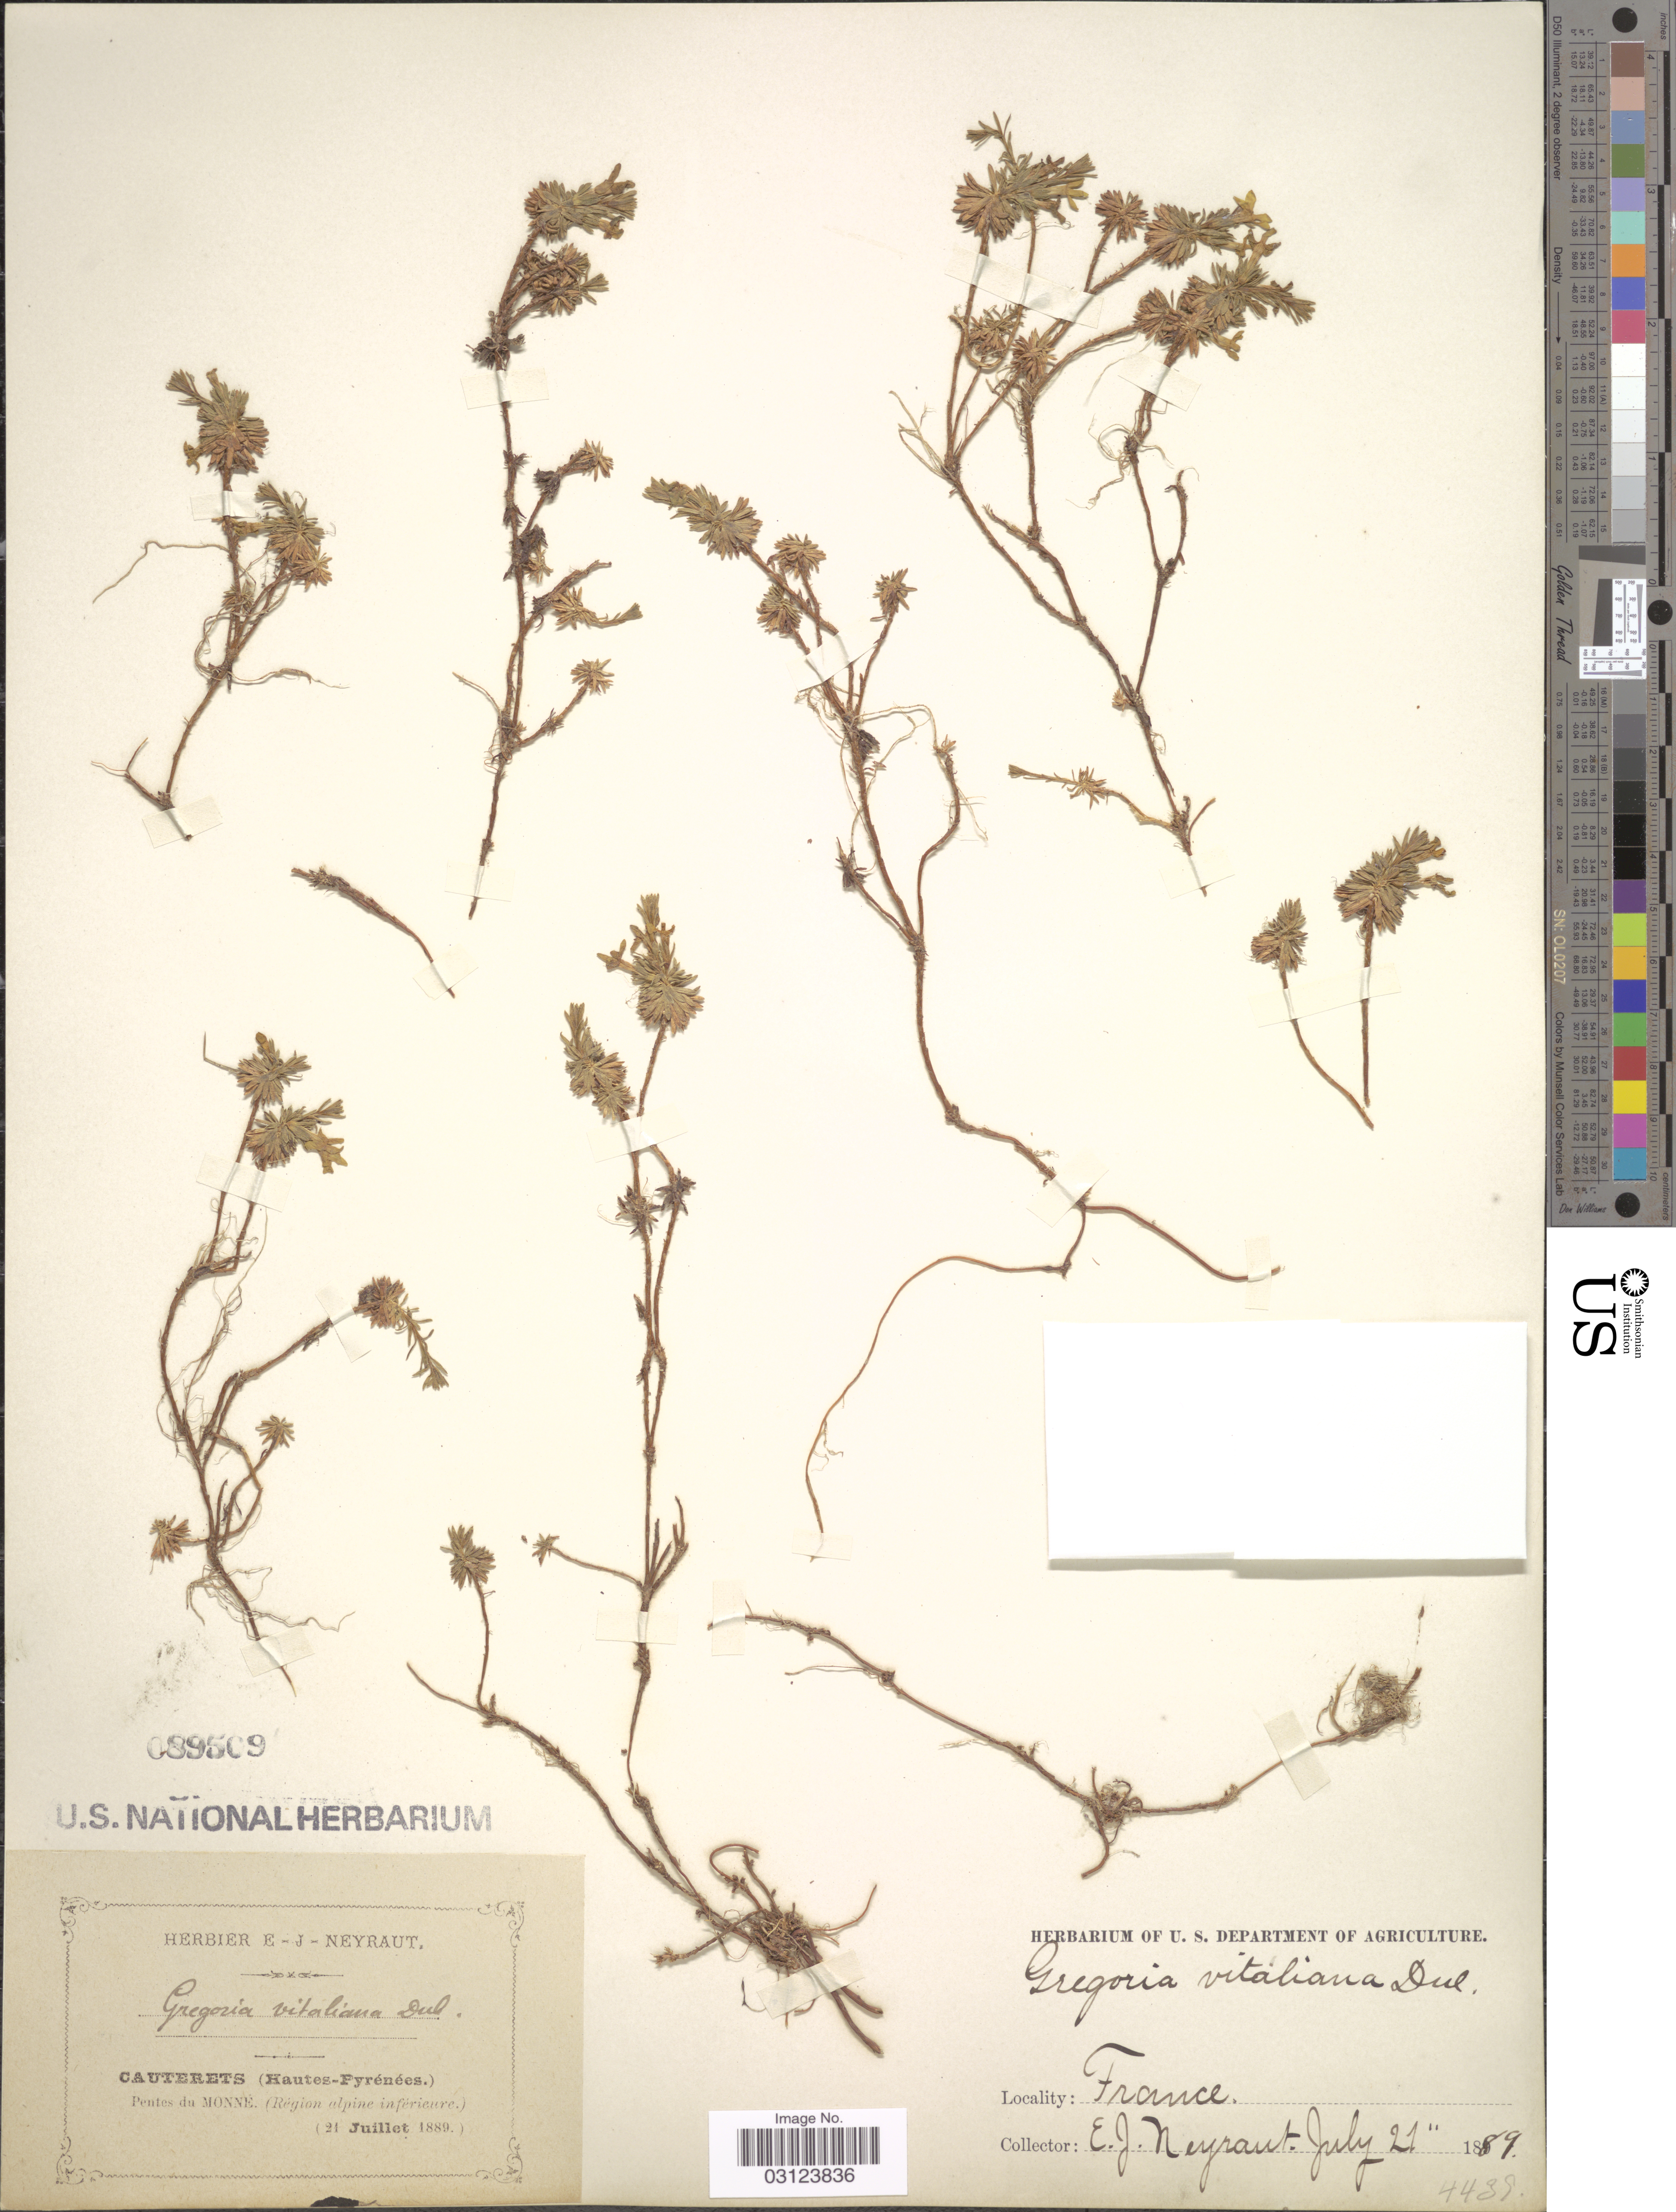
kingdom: Plantae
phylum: Tracheophyta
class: Magnoliopsida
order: Ericales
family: Primulaceae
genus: Androsace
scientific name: Androsace vitaliana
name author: (L.) Lapeyr.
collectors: E. Neyraut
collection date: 1889-07-21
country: France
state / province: Occitanie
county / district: Hautes-Pyrénées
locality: Cauterets (Hautes-Pyrénées). Pentes du Monné. (Région alpine inférieure.).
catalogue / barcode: US 89509